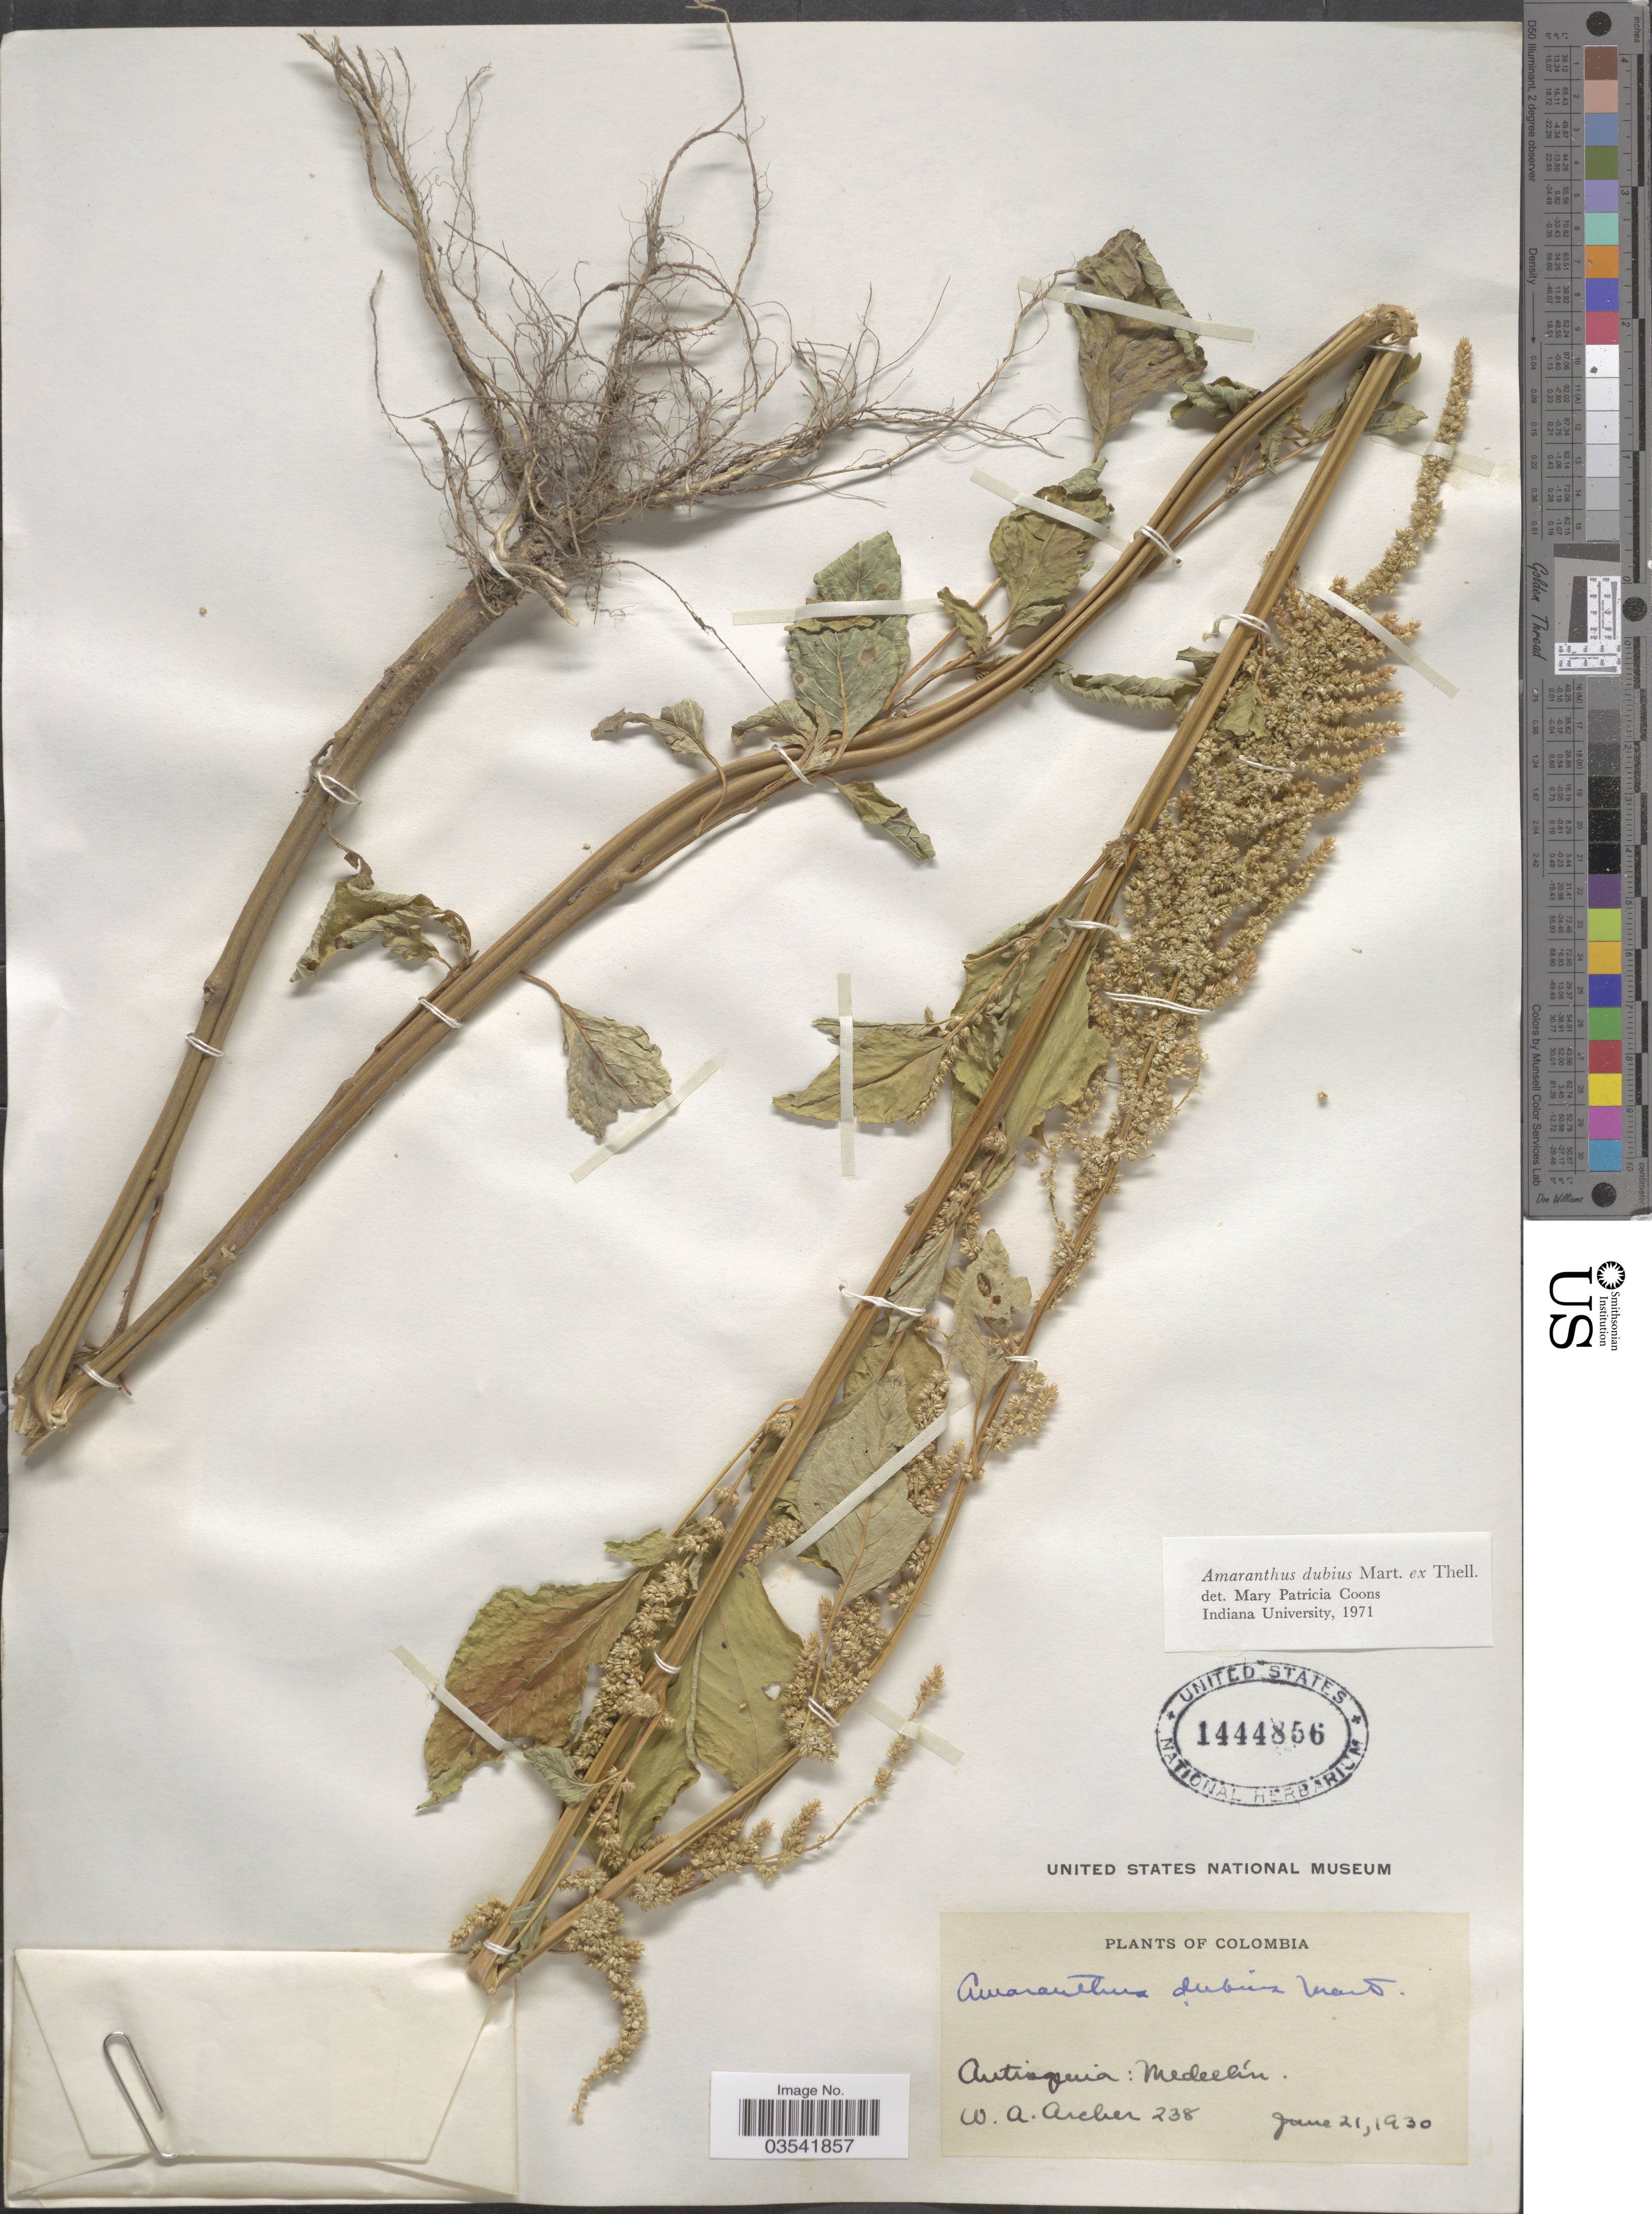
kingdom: Plantae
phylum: Tracheophyta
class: Magnoliopsida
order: Caryophyllales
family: Amaranthaceae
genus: Amaranthus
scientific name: Amaranthus dubius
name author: Mart. ex Thell.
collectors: W. Archer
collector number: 238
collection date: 1930-06-21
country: Colombia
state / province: Antioquia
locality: Medellín.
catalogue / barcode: US 1444856